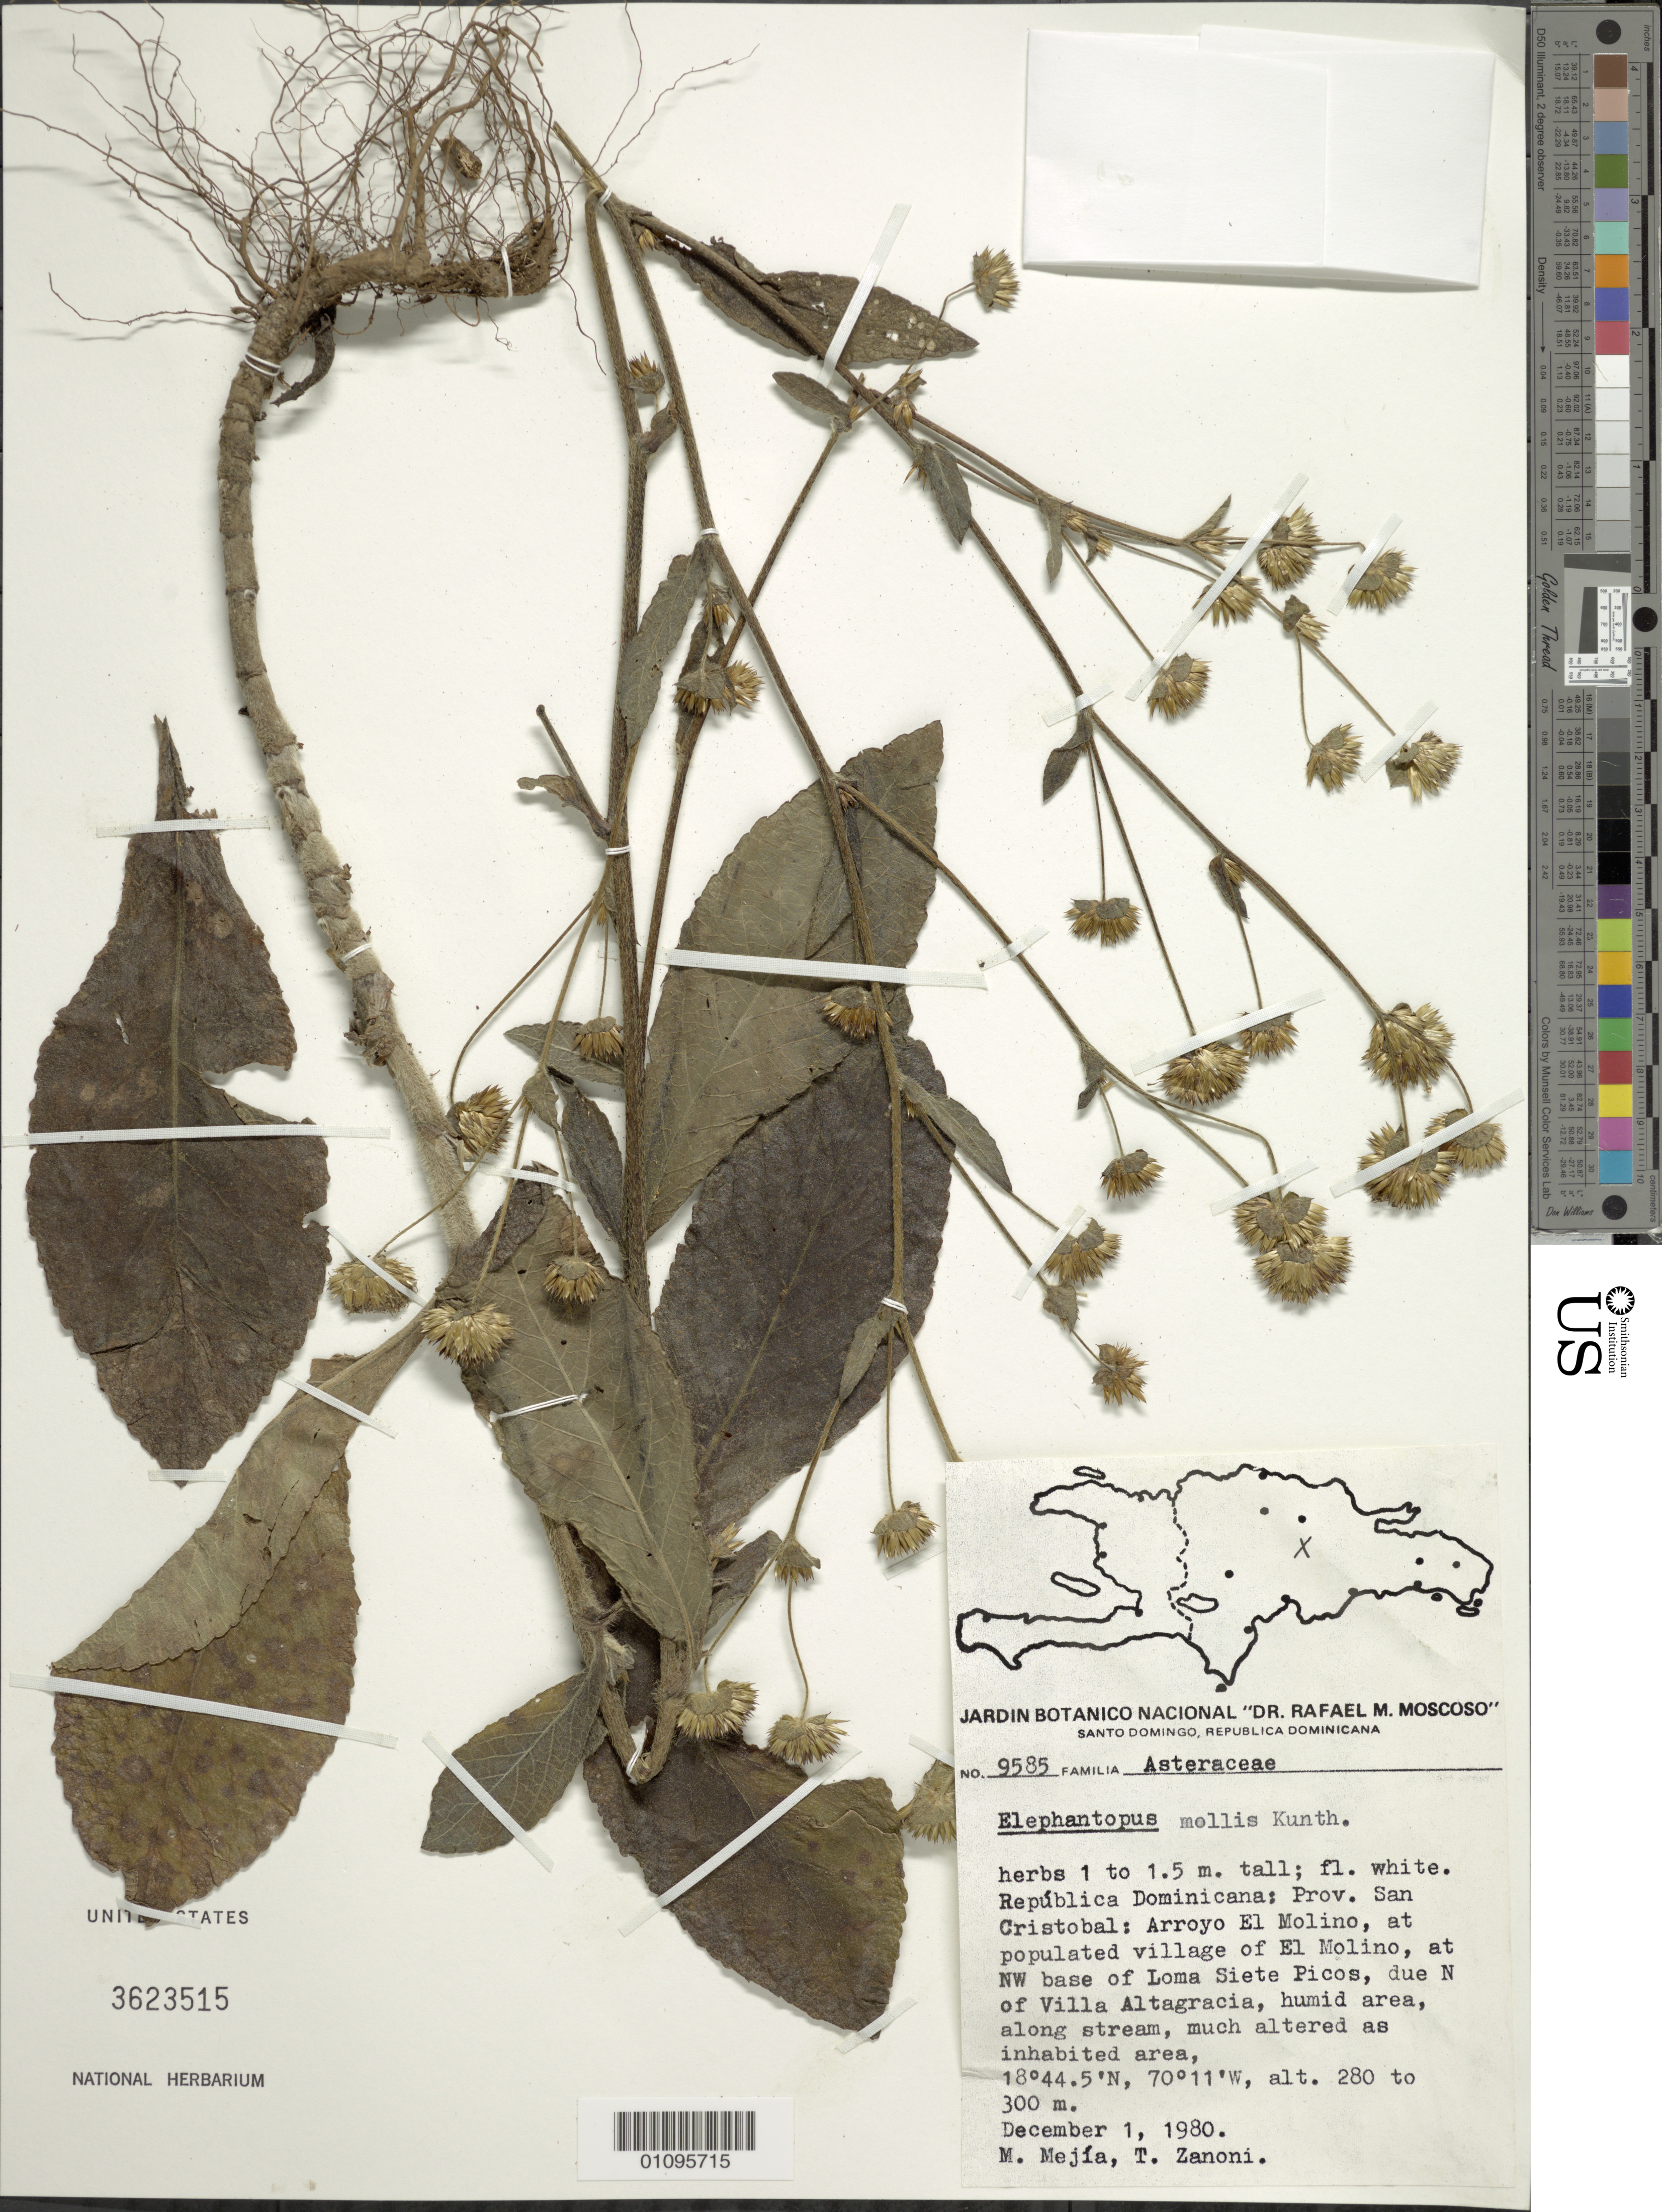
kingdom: Plantae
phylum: Tracheophyta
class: Magnoliopsida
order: Asterales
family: Asteraceae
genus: Elephantopus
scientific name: Elephantopus mollis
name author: Kunth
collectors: M. Mejia & T. A. Zanoni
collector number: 9585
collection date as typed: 01 Dec 1980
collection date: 1980-12-01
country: Dominican Republic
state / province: San Cristobal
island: Hispaniola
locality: Arroyo El Molino, at populated village of El Molino, at base of Loma Siete Picos, due N of Villa Altagracia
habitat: Humid area, slong stream, much altered as inhabited area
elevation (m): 280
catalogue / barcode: US 3623515